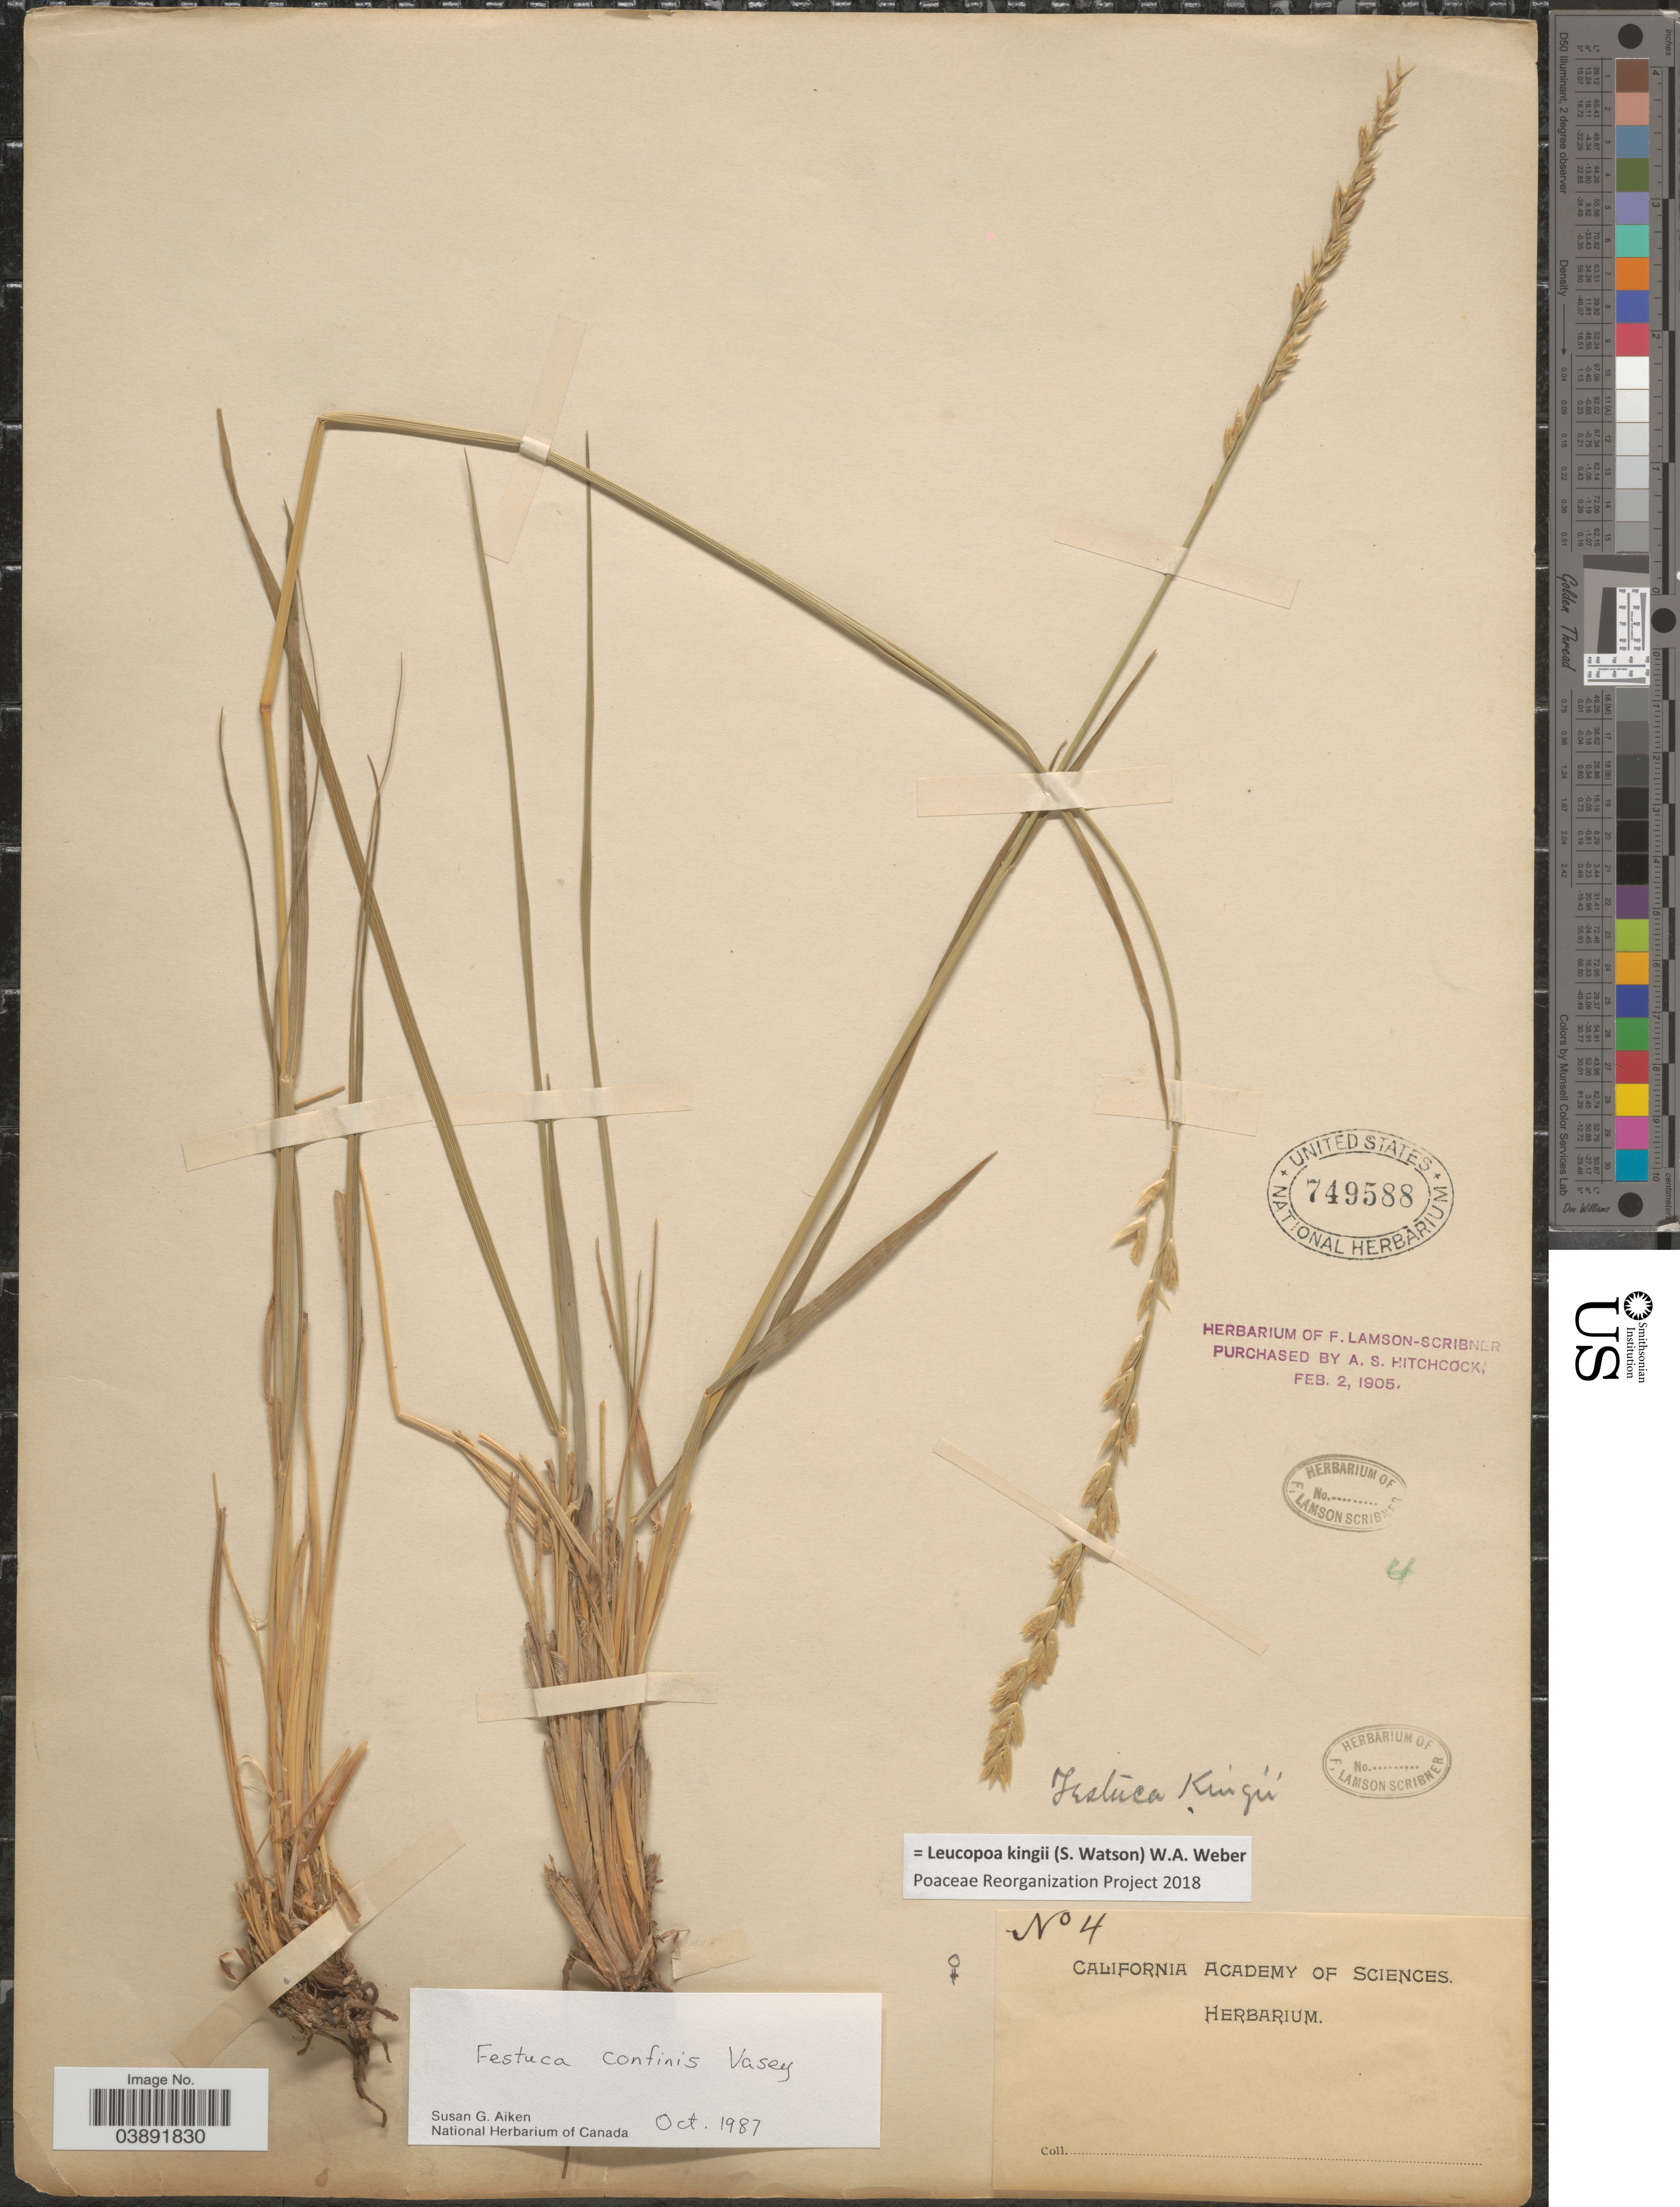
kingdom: Plantae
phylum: Tracheophyta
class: Liliopsida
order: Poales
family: Poaceae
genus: Hesperochloa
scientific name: Hesperochloa kingii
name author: (S. Watson) Rydb.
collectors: ex herb. Cal. Academy of Sciences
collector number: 4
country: United States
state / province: California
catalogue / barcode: US 749588